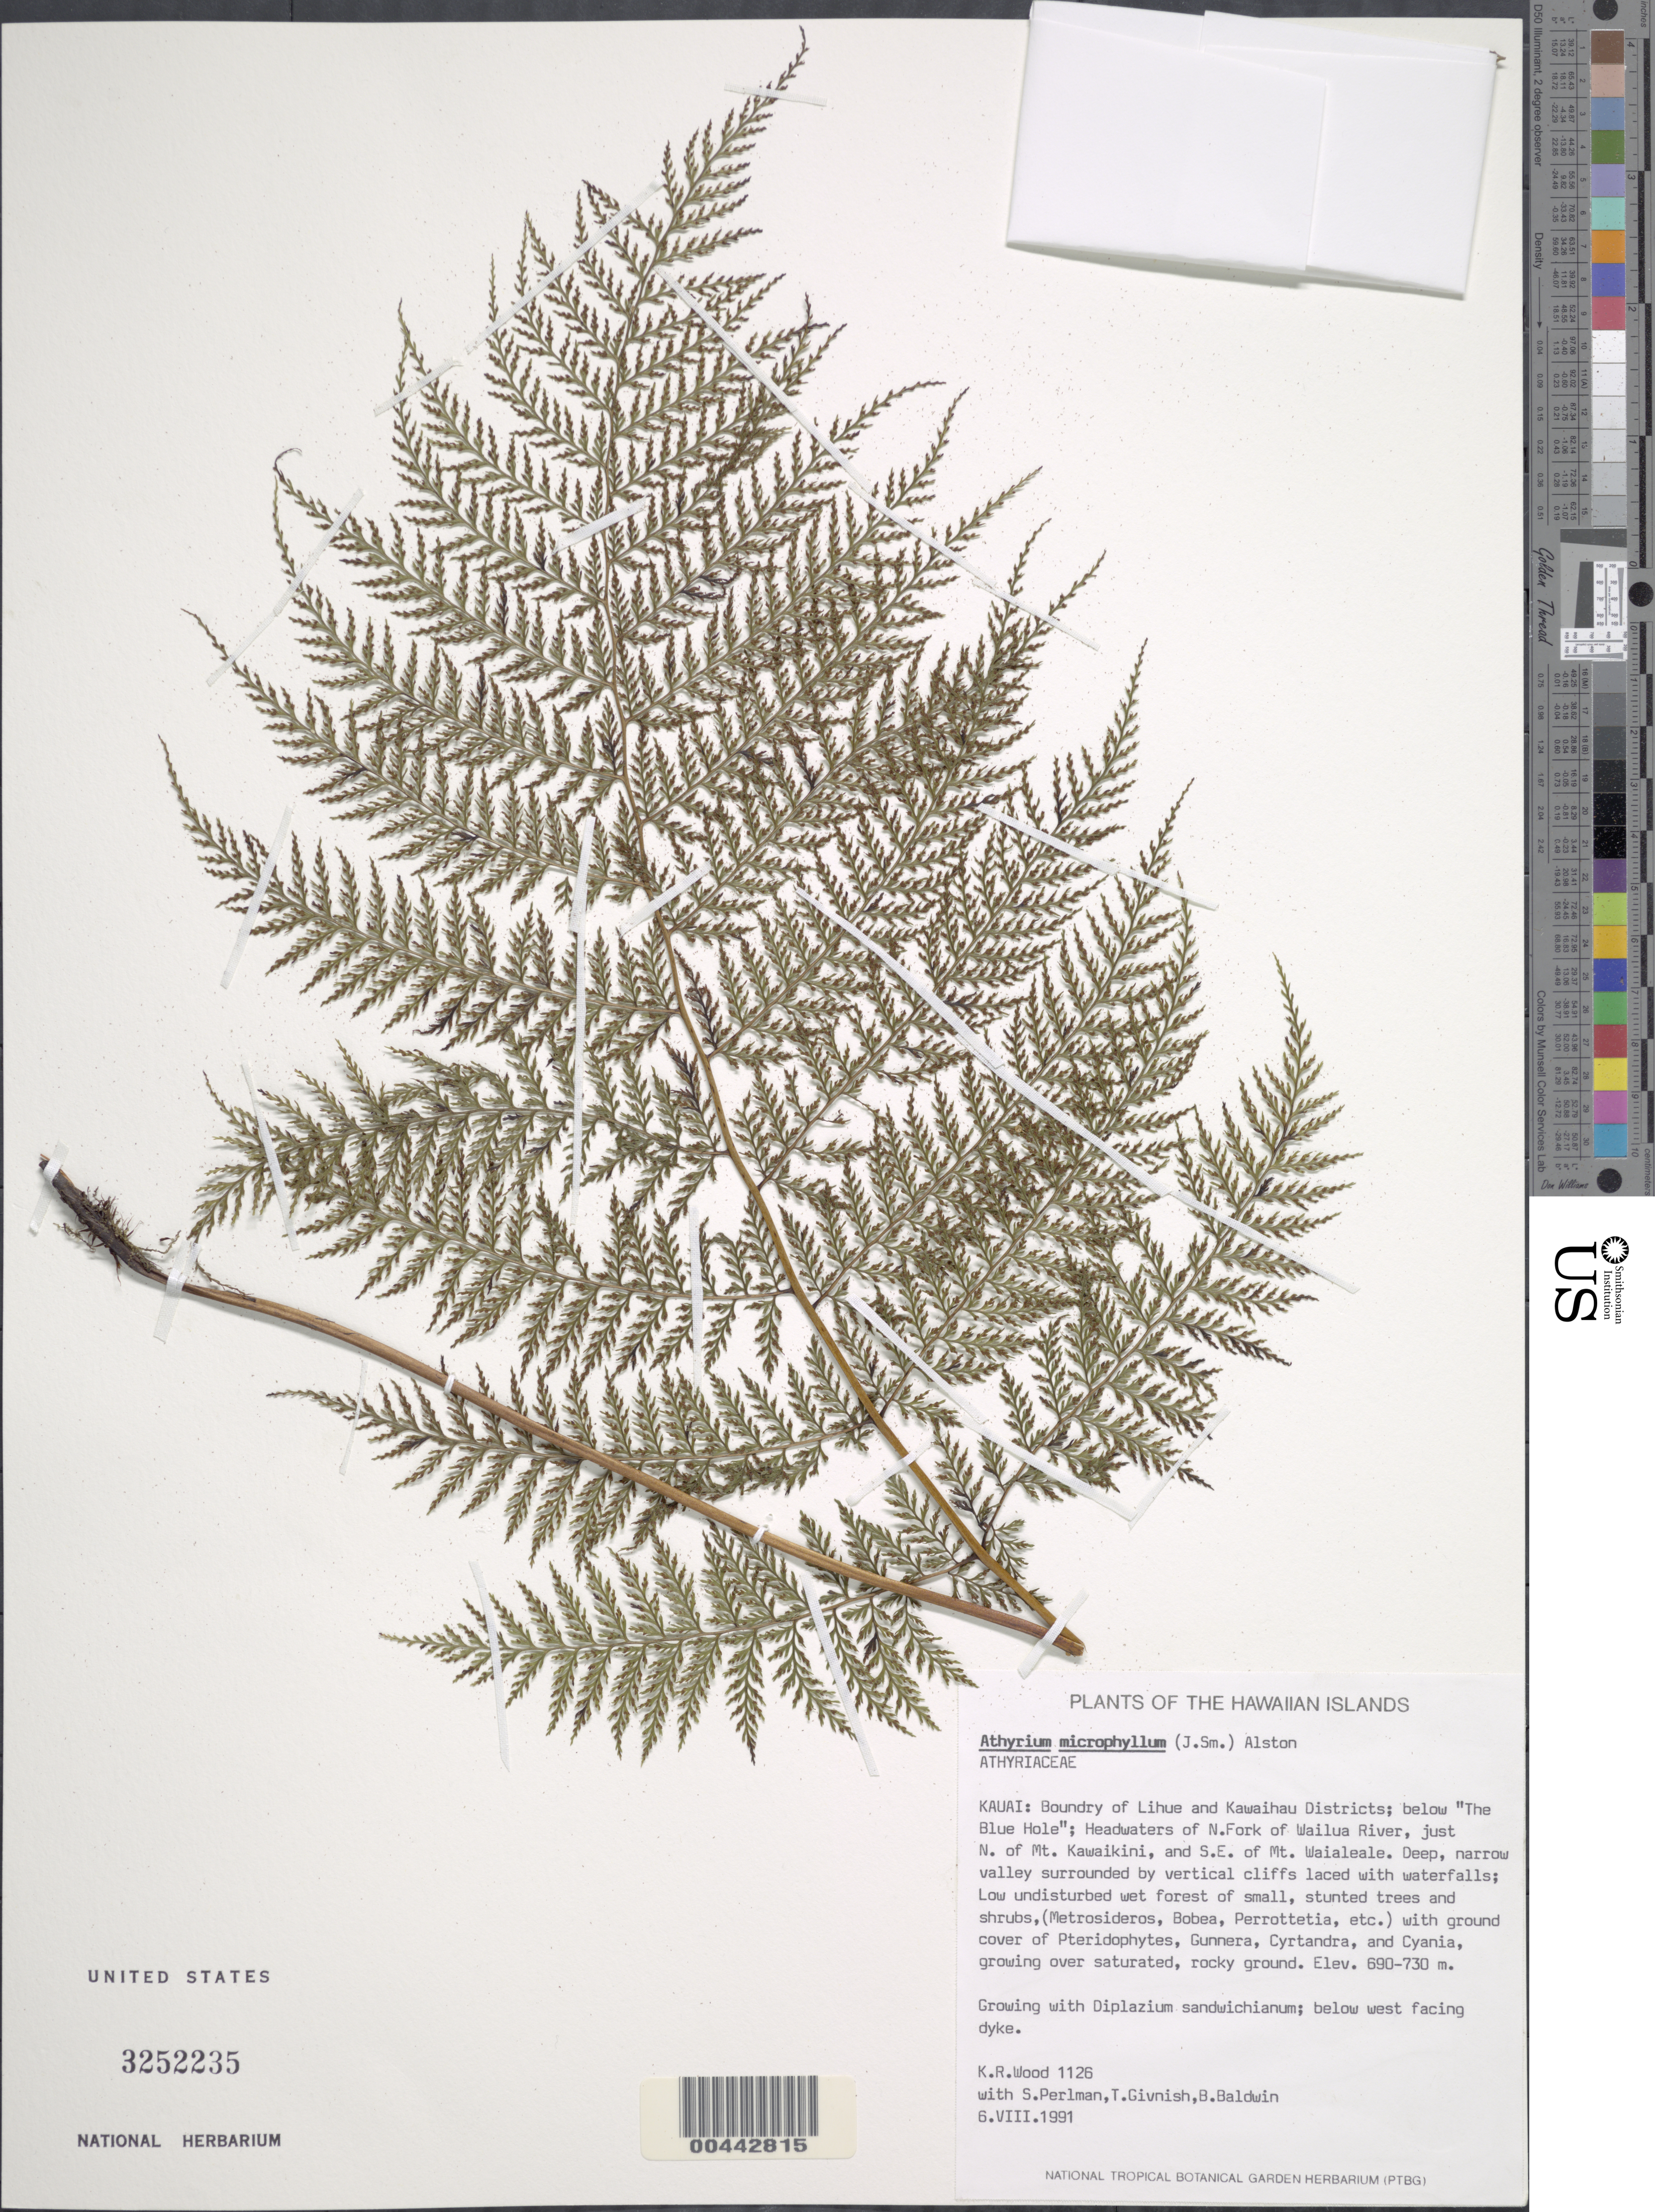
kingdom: Plantae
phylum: Tracheophyta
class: Polypodiopsida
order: Polypodiales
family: Athyriaceae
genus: Athyrium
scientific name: Athyrium microphyllum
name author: (Sm.) Alston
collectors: K. R. Wood, S. P. Perlman, T. J. Givnish & B. Baldwin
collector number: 1126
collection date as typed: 6 Aug 1991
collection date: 1991-08-06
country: United States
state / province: Hawaii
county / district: Kauai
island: Kaua'i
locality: Boundary of Lihue and Kawaihau Dists.; below The Blue Hole; hdwtrs. of N fork of Wailua R., just N of Mt. Kawaikini, & SE o...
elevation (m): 690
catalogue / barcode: US 3252235